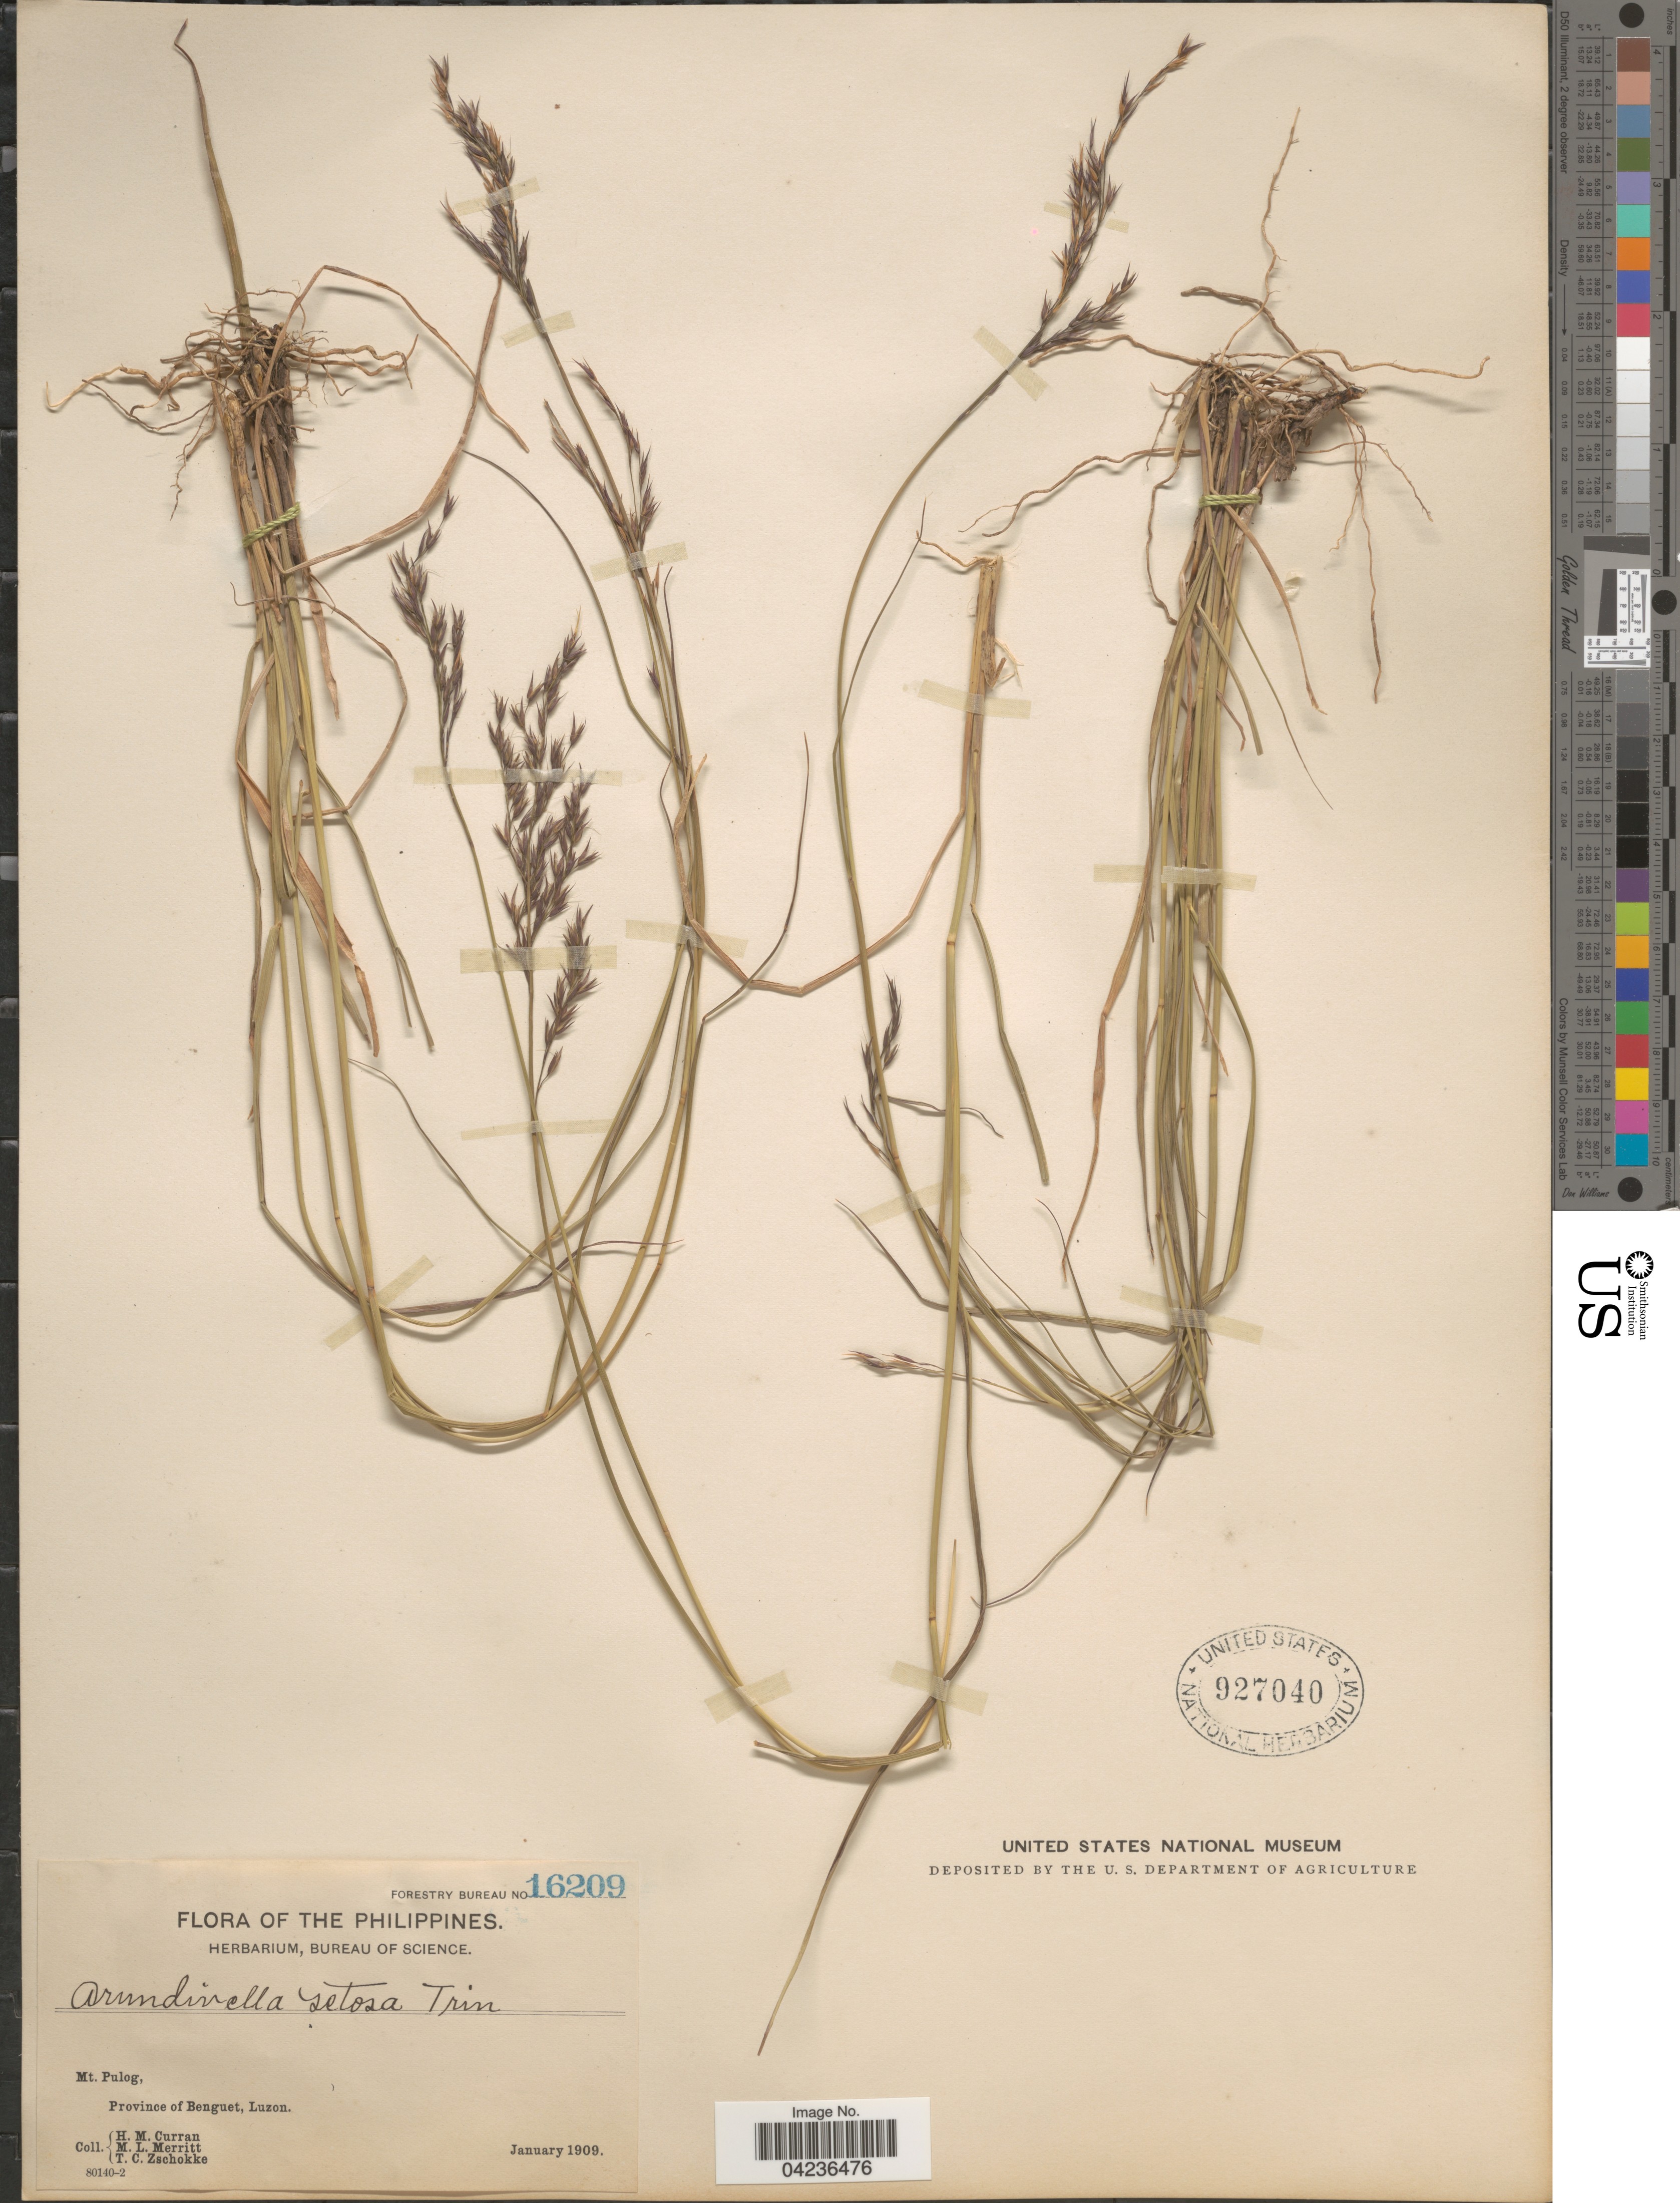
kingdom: Plantae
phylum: Tracheophyta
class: Liliopsida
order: Poales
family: Poaceae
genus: Arundinella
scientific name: Arundinella setosa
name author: Trin.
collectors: H. M. Curran, M. L. Merritt & T. C. Zschokke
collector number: Forestry Bureau 16209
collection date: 1909-01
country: Philippines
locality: Mt. Pulog, Province of Benguet, Luzon.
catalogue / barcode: US 927040